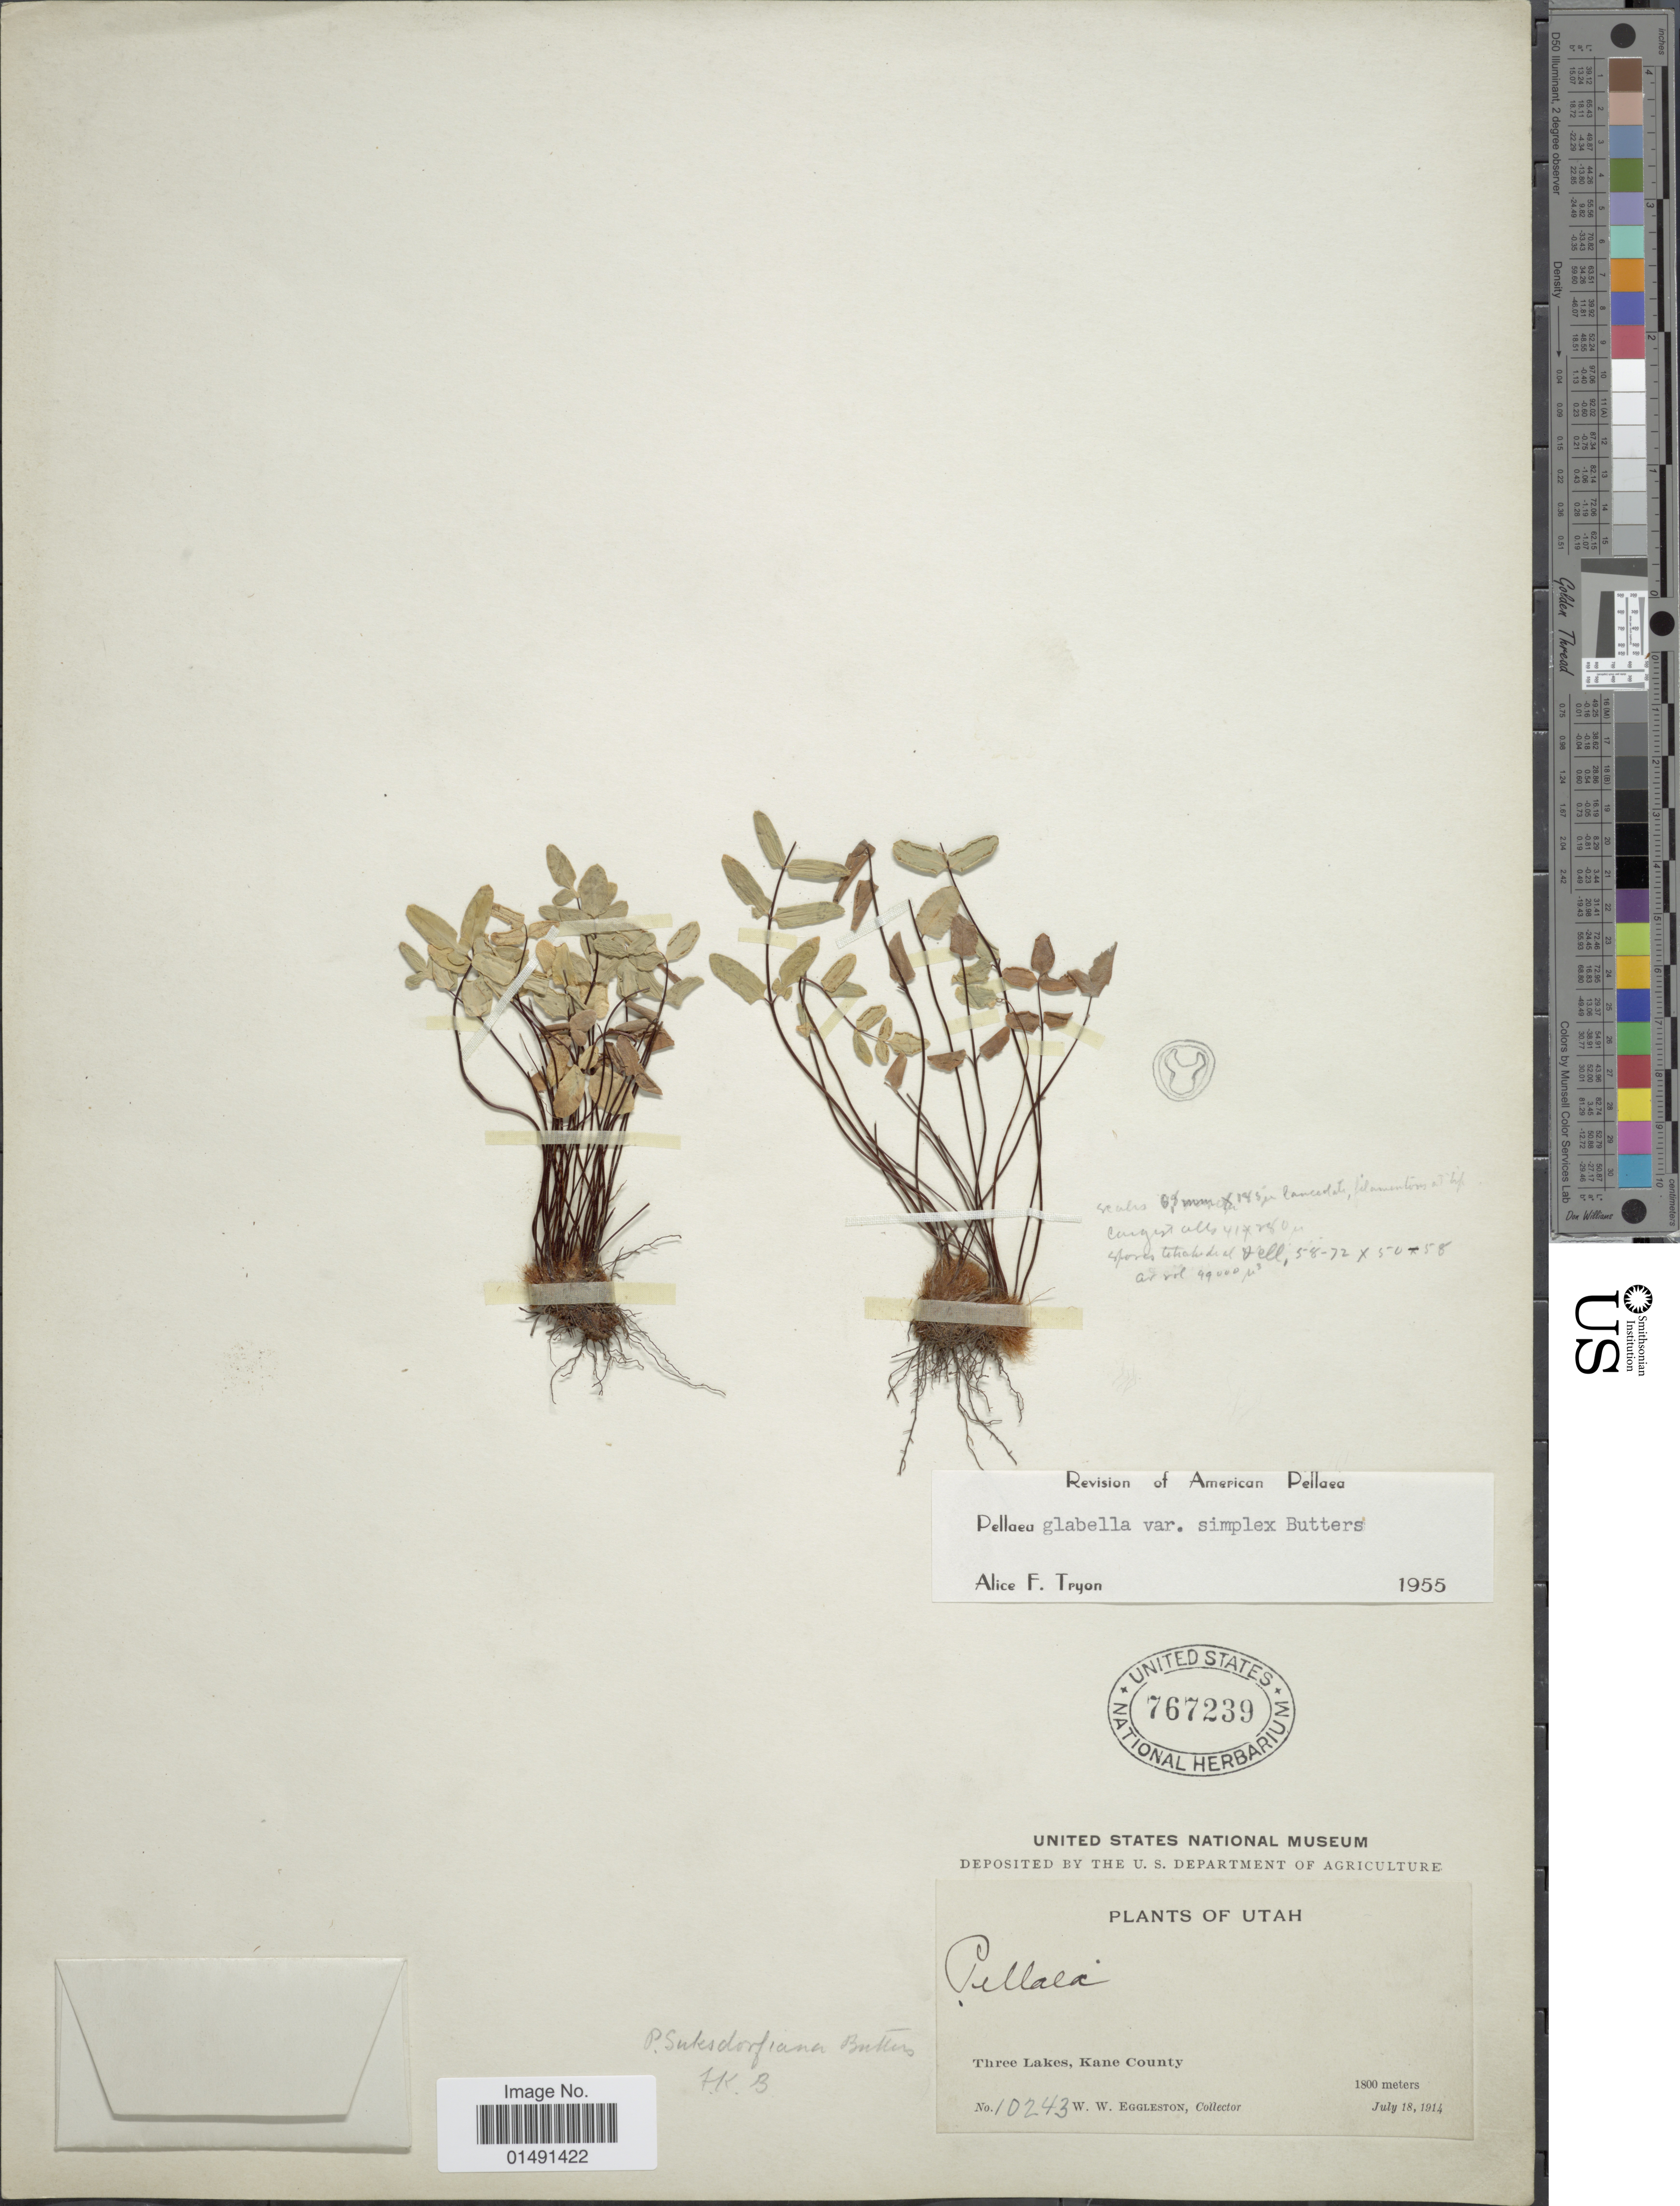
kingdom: Plantae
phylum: Tracheophyta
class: Polypodiopsida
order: Polypodiales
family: Pteridaceae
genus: Pellaea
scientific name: Pellaea glabella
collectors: W. W. Eggleston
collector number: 10243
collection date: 1914-07-18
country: United States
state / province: Utah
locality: Three Lakes, Kane County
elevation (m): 1800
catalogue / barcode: US 767239